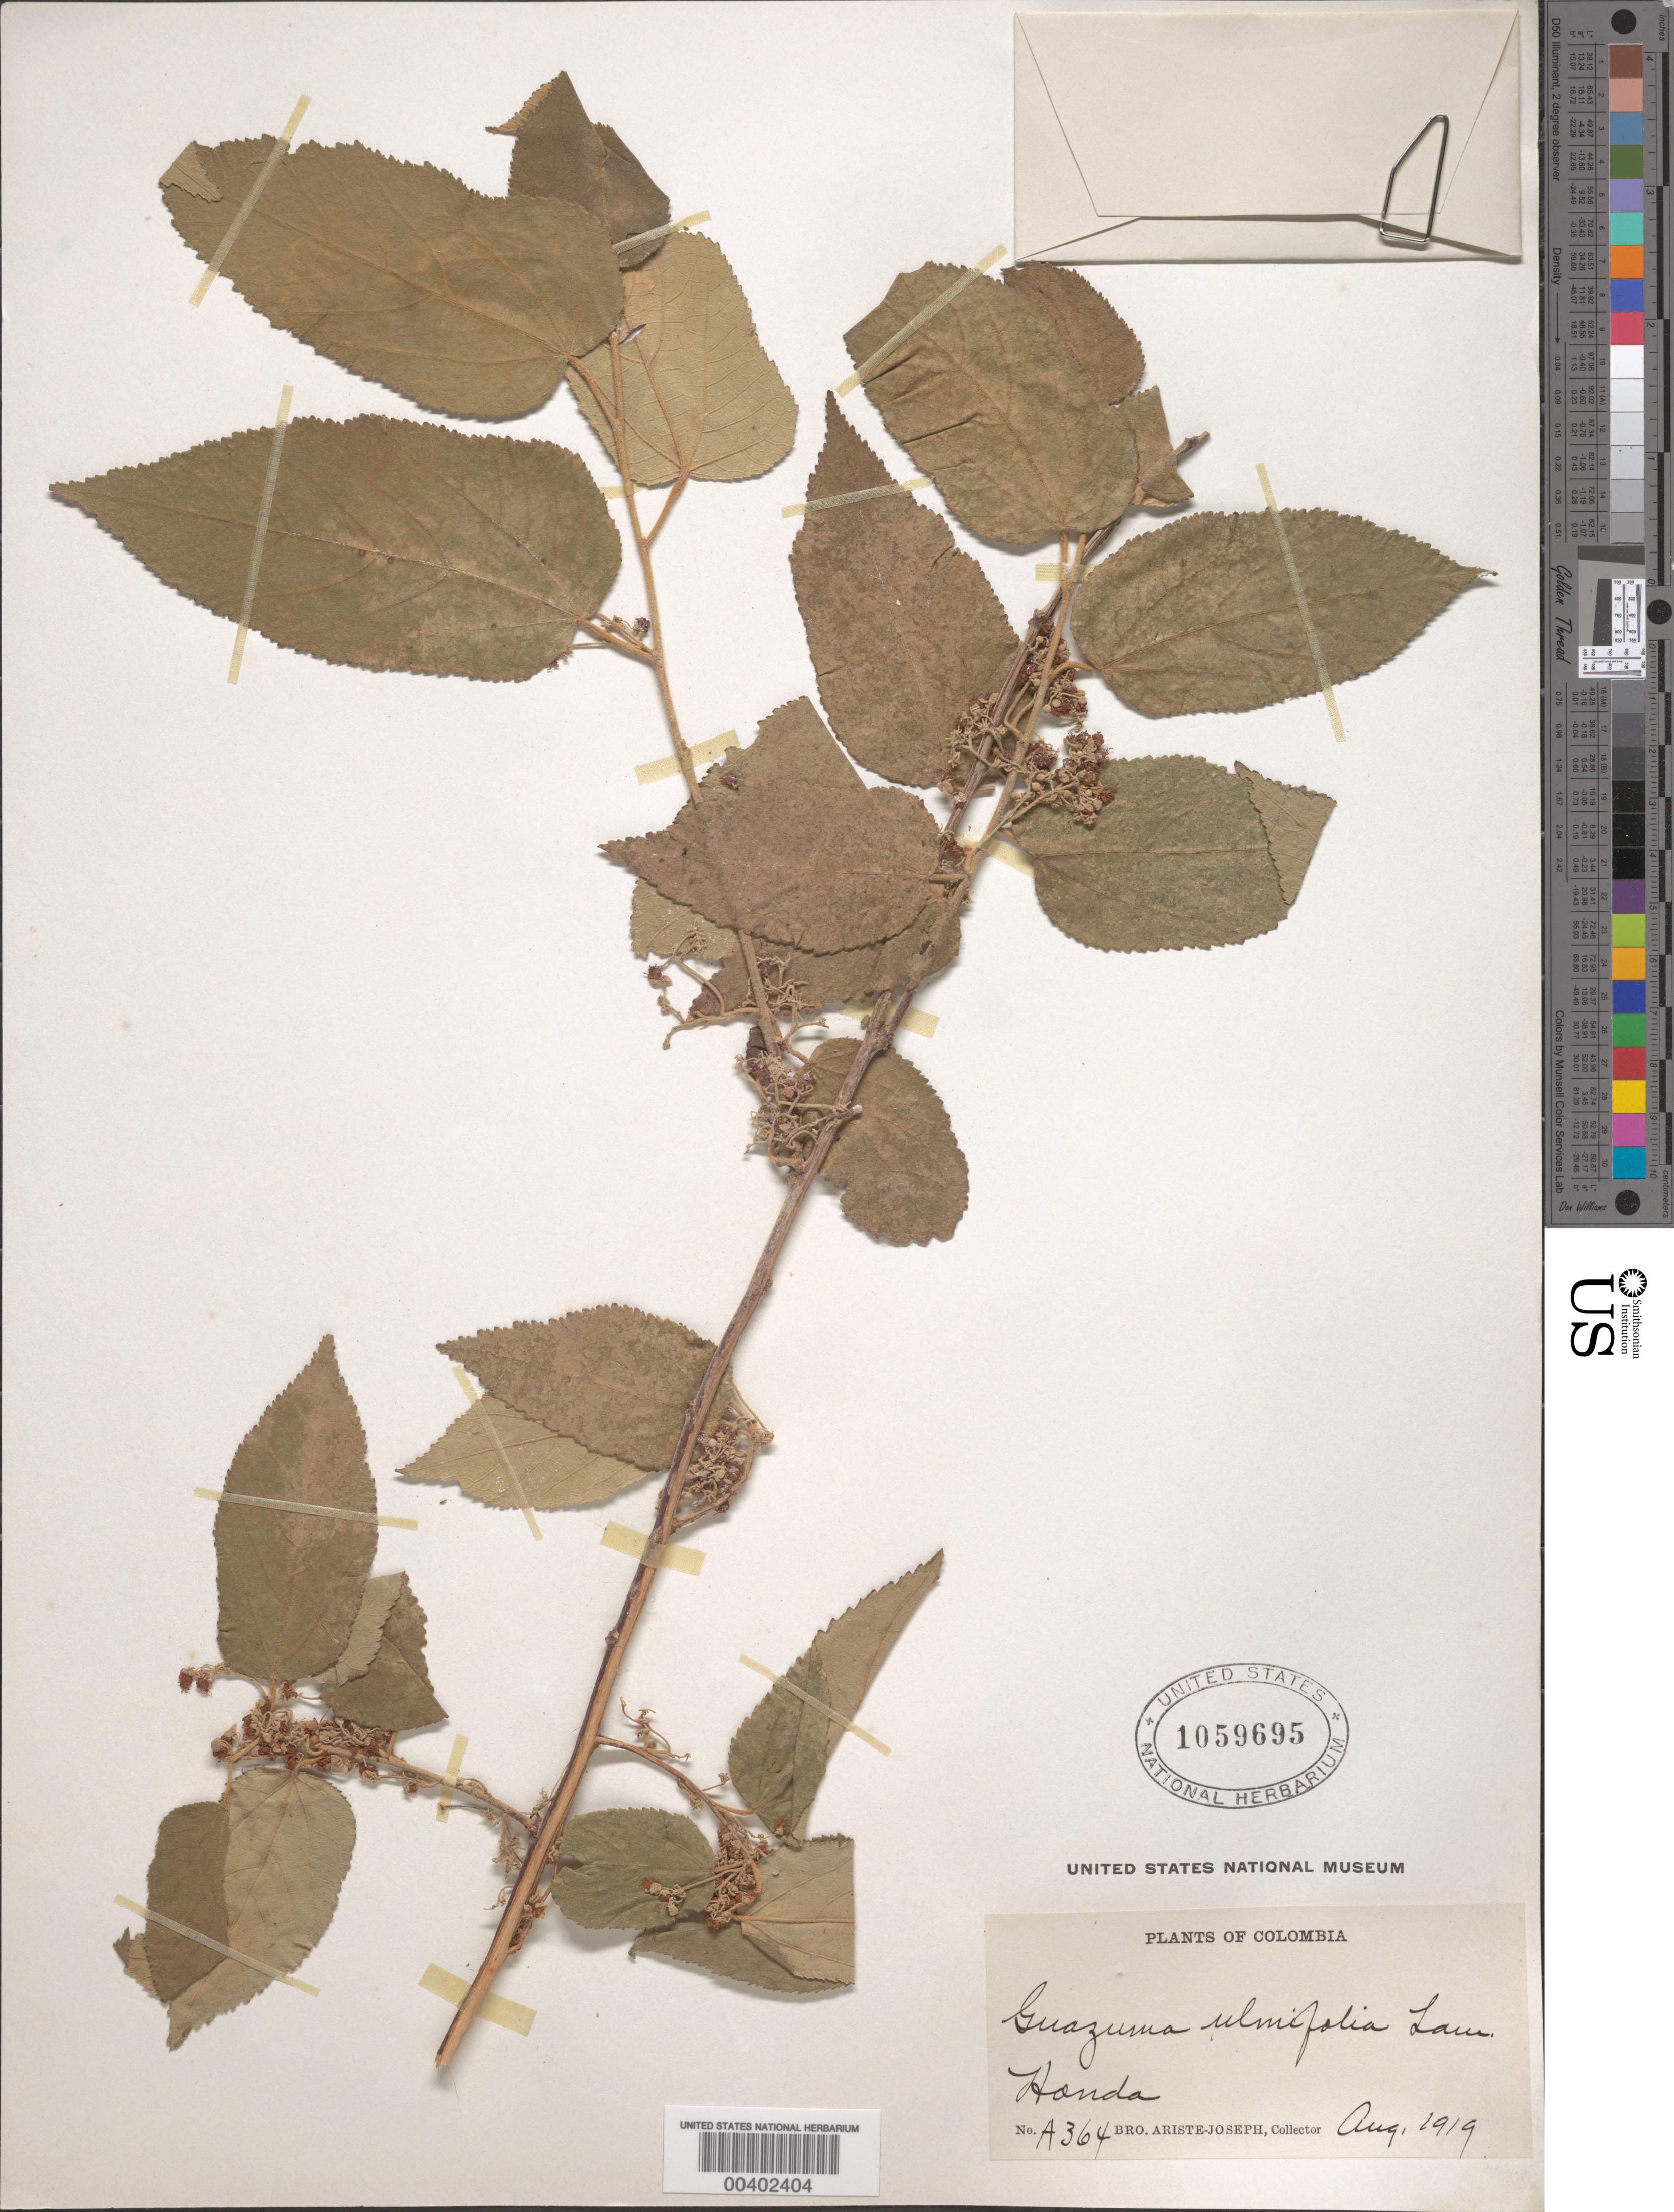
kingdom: Plantae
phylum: Tracheophyta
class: Magnoliopsida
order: Malvales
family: Malvaceae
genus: Guazuma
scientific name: Guazuma ulmifolia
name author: Lam.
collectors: Bro. Ariste-Joseph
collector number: A364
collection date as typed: Aug 1919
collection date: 1919-08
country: Colombia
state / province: Tolima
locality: Honda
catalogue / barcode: US 1059695